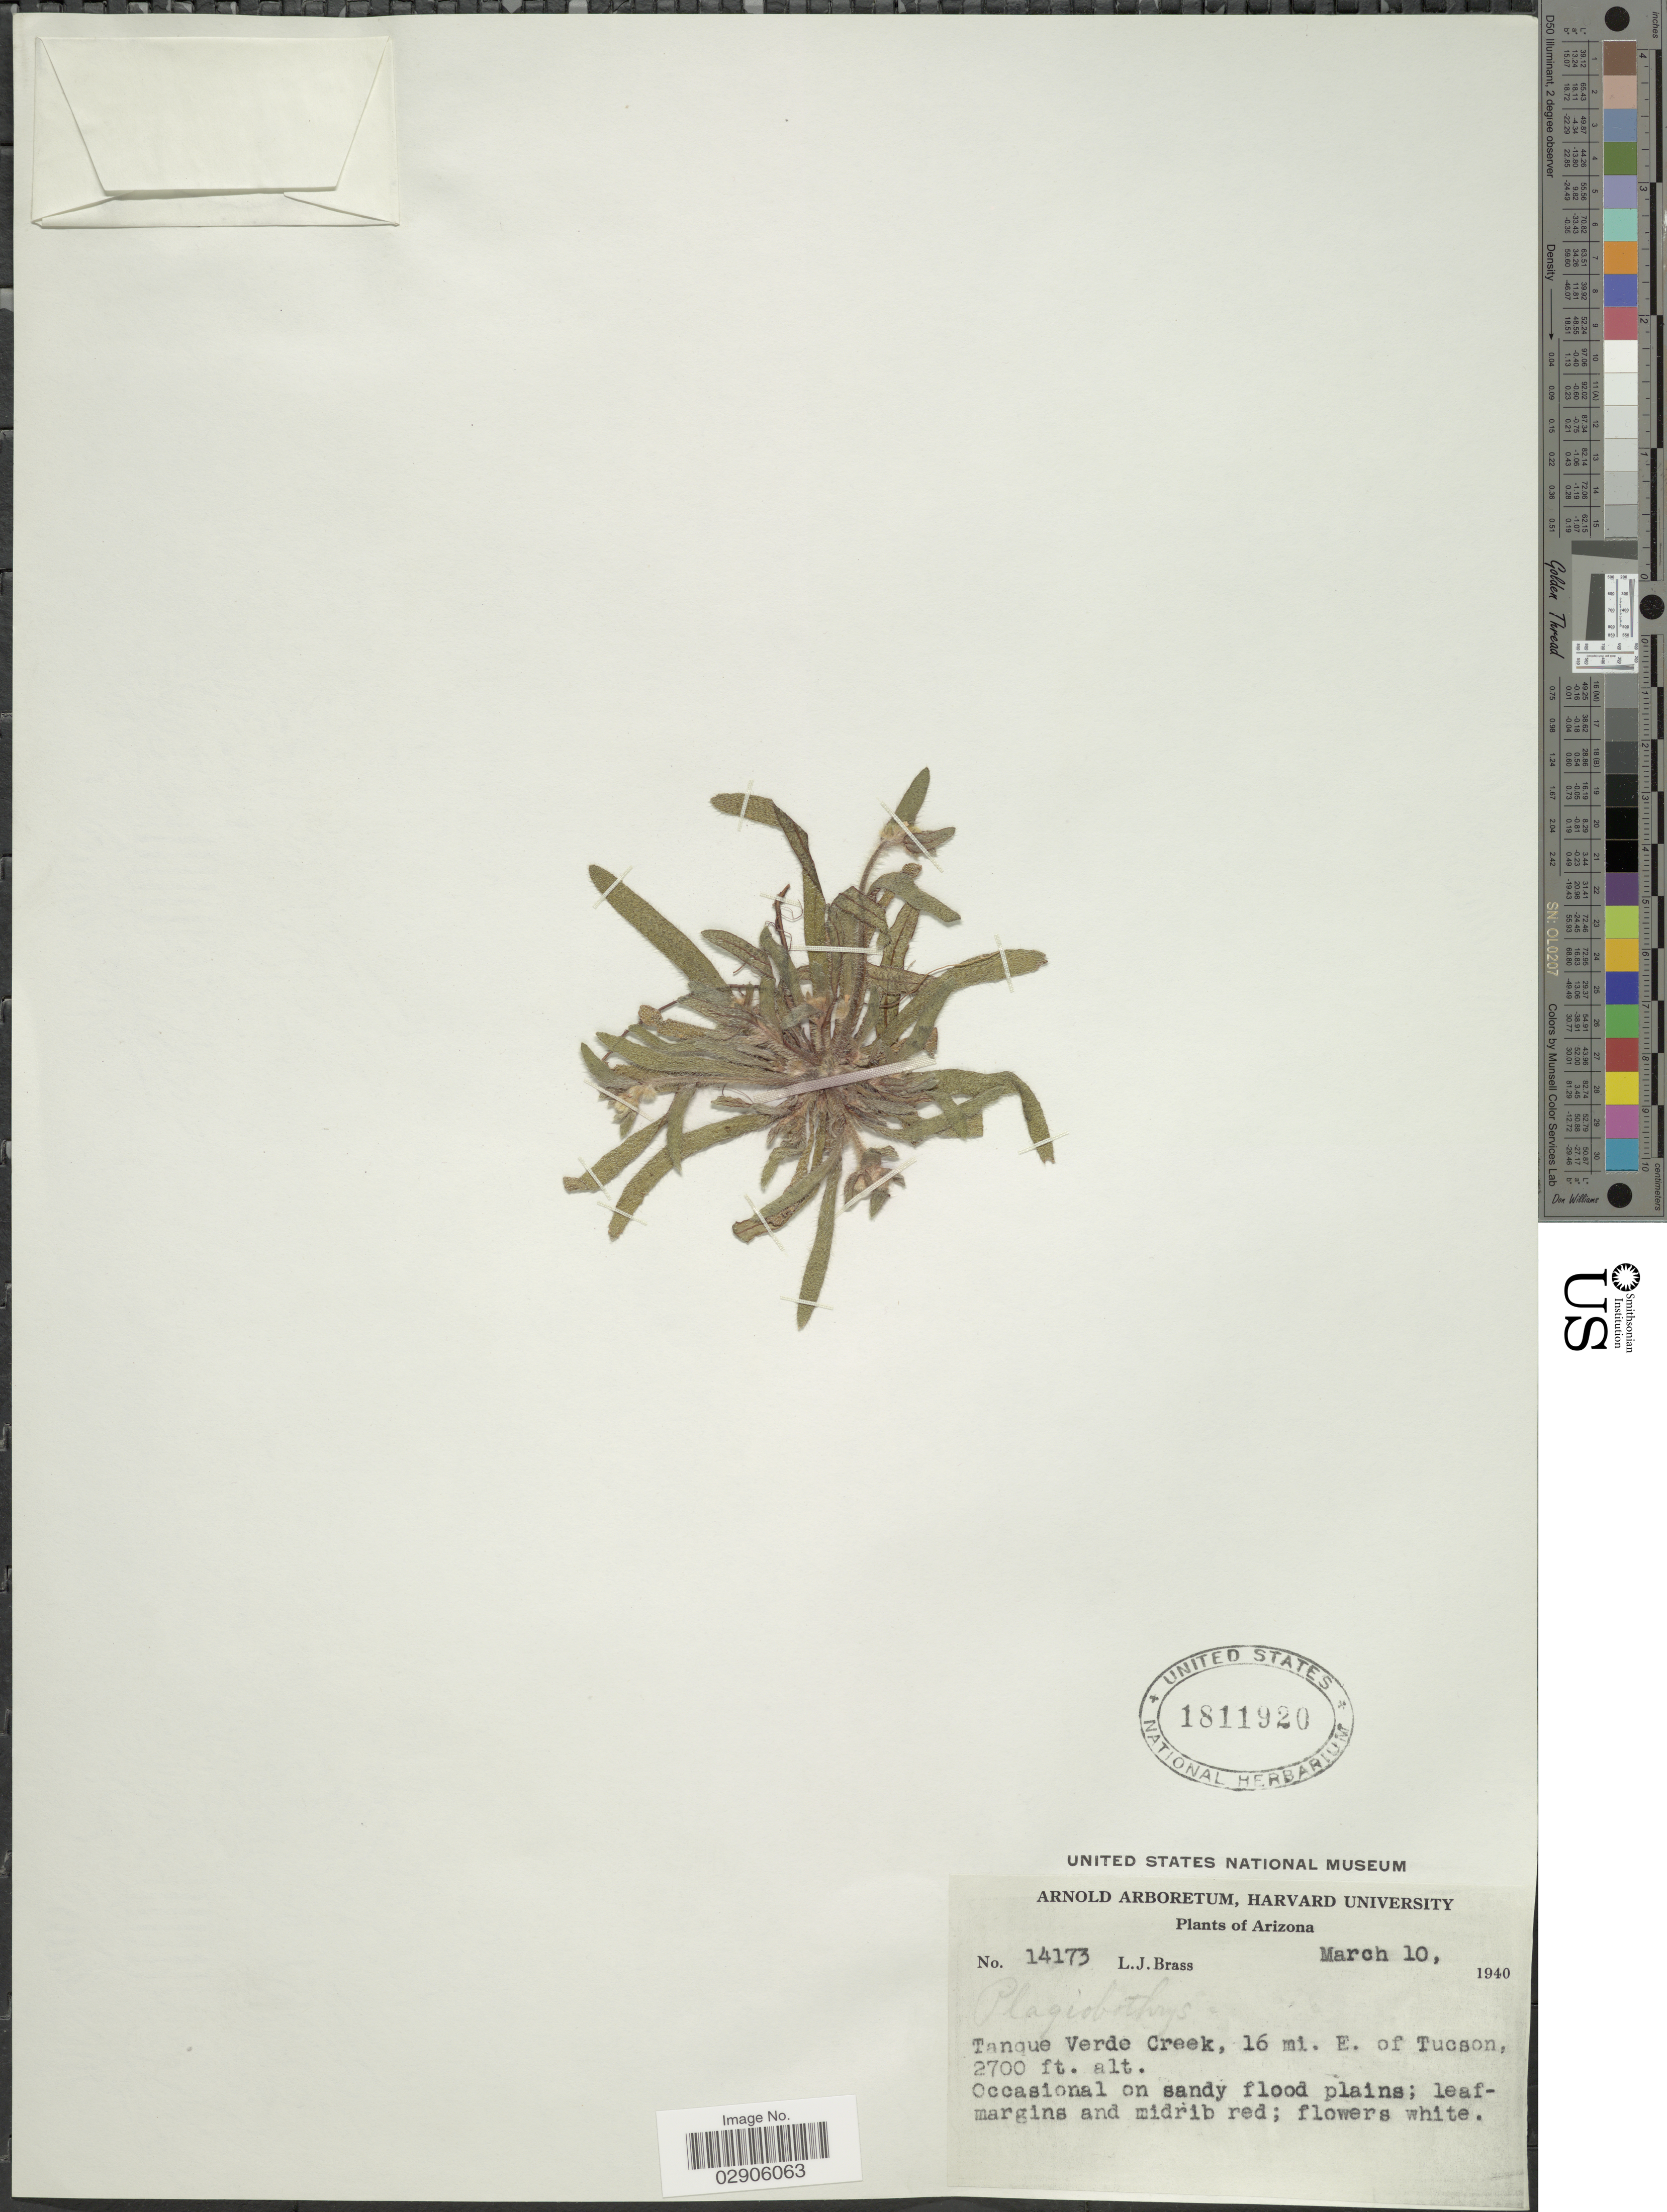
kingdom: Plantae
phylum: Tracheophyta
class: Magnoliopsida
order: Boraginales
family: Boraginaceae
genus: Plagiobothrys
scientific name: Plagiobothrys sp.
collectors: L. J. Brass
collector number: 14173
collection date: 1940-03-10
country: United States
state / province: Arizona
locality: Tanque Verde Creek, 16 mi. E. of Tucson.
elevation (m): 823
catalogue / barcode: US 1811920